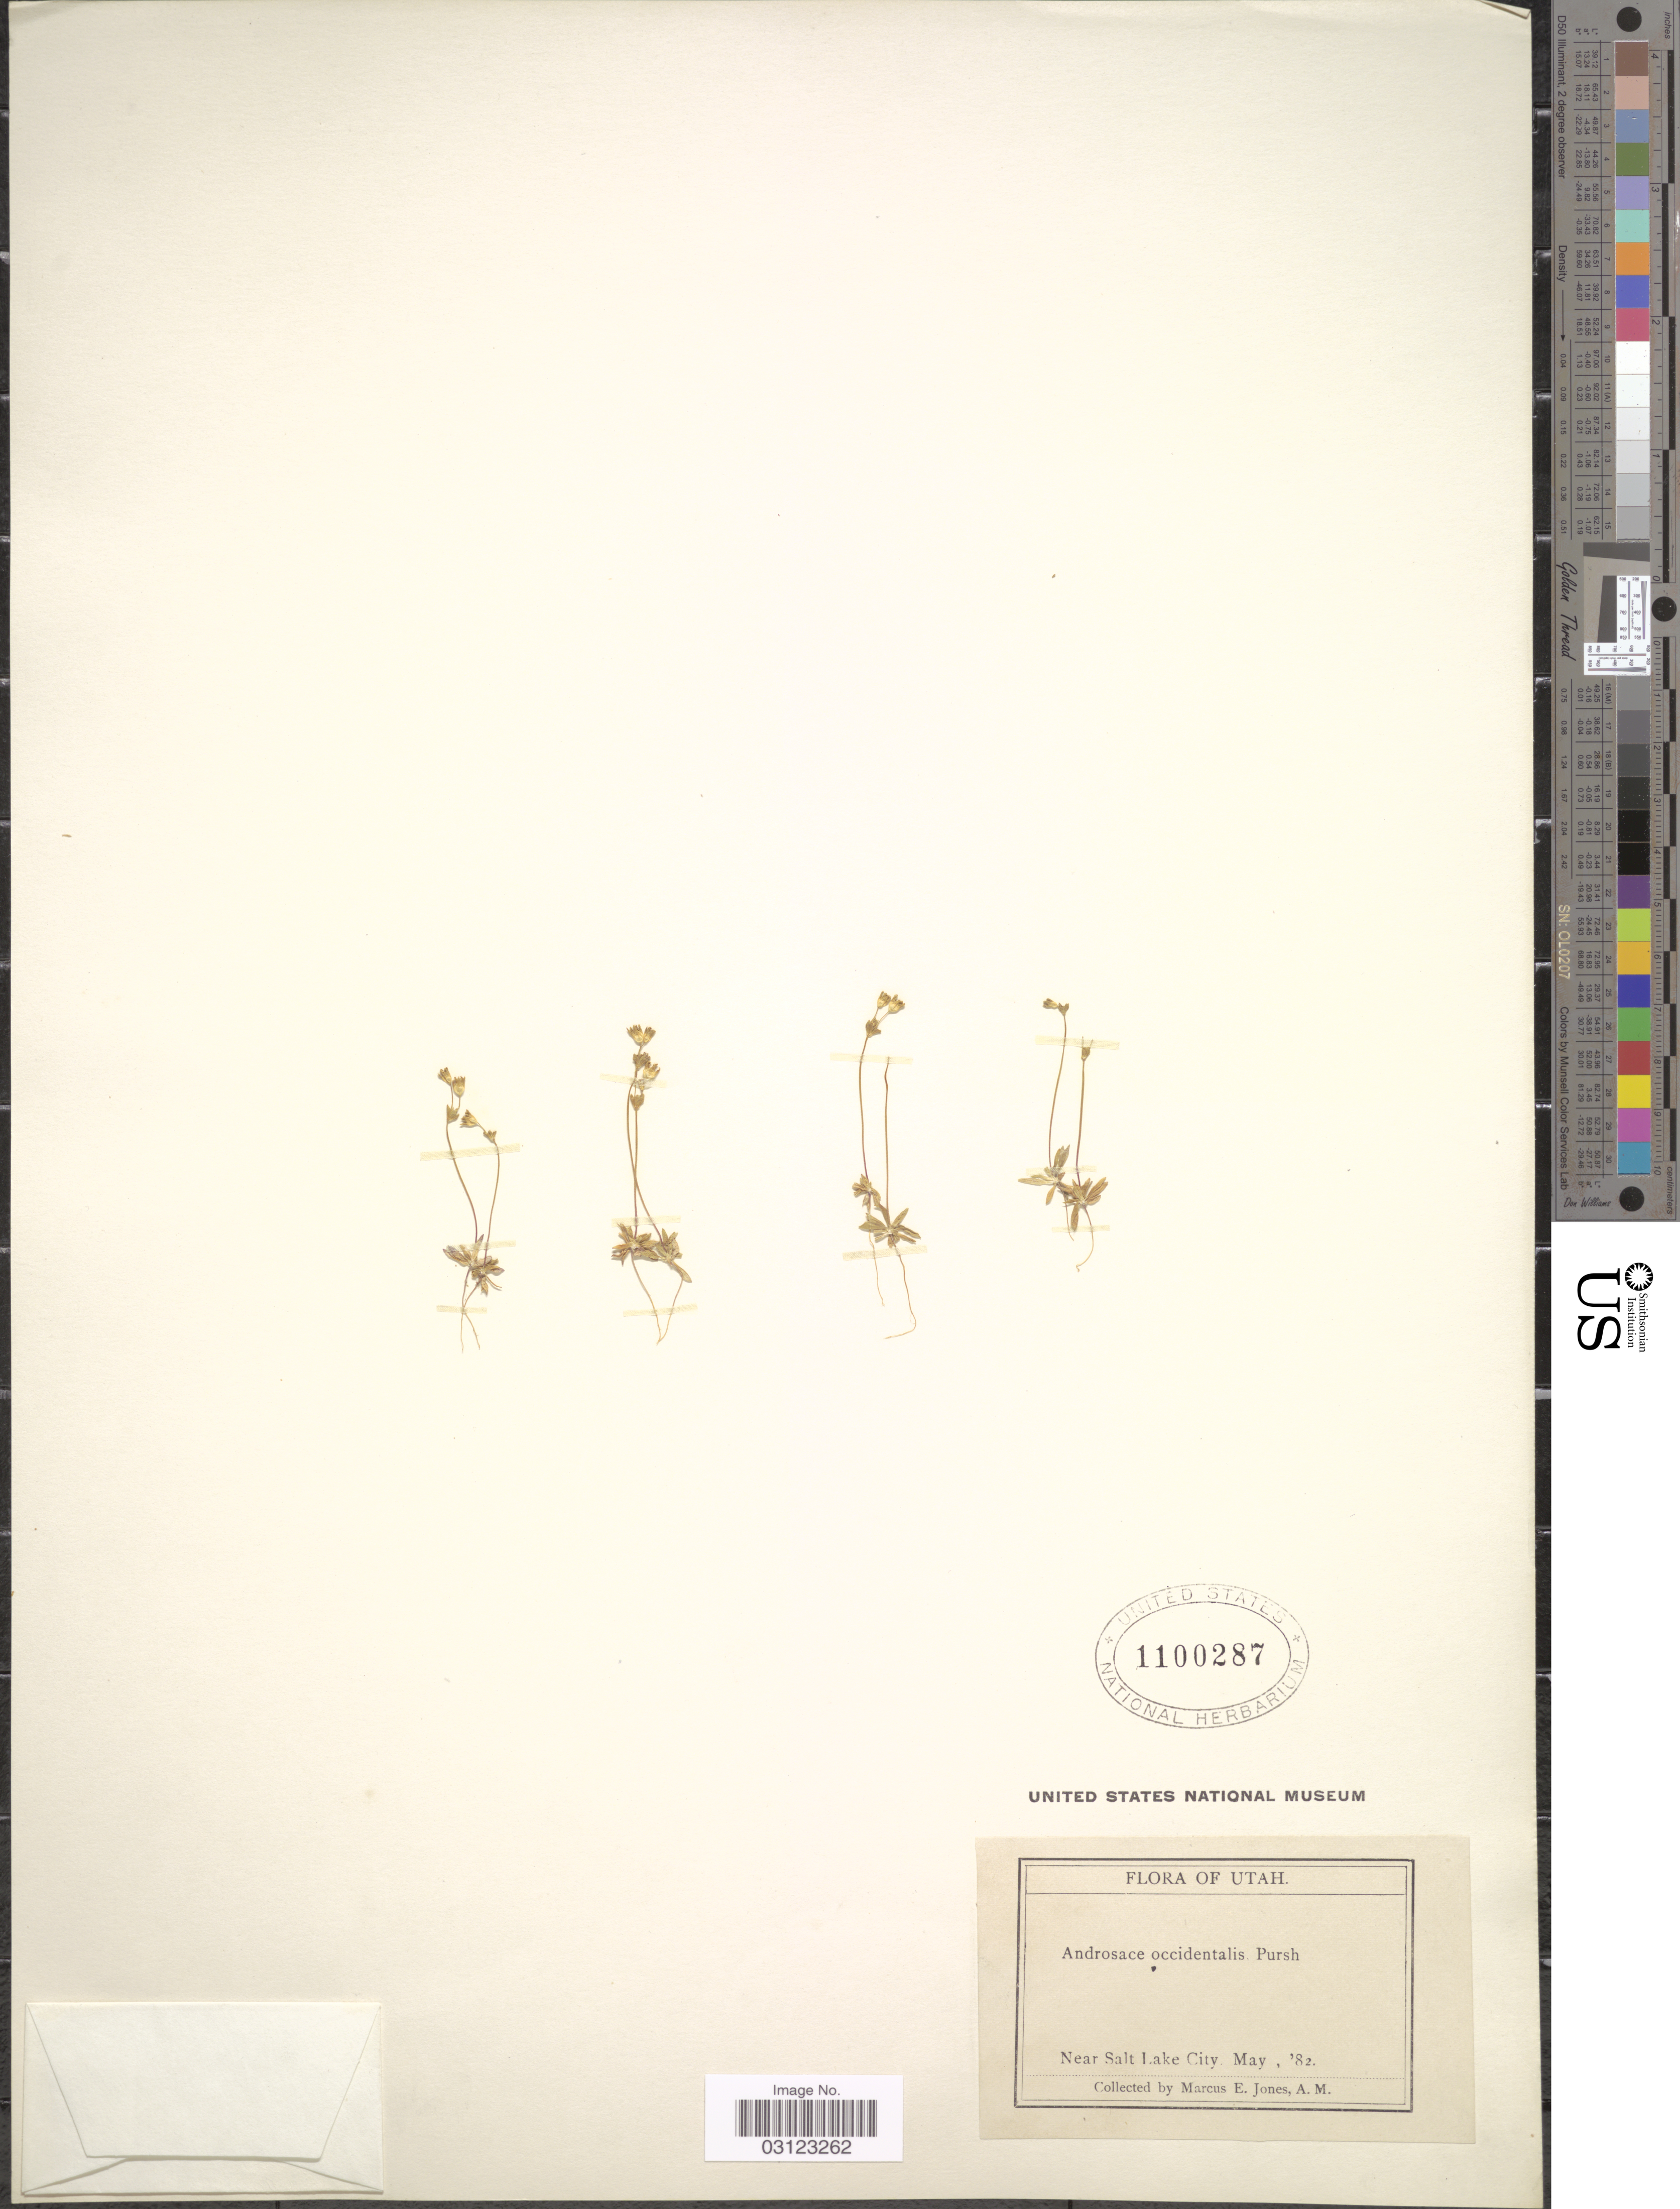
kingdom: Plantae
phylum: Tracheophyta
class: Magnoliopsida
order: Ericales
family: Primulaceae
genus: Androsace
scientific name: Androsace occidentalis f. simplex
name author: (Rydb.) G.T. Robbins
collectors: M. E. Jones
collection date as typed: Transcribed d/m/y: /5/82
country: United States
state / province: Utah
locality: Near Salt Lake City.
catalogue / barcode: US 1100287